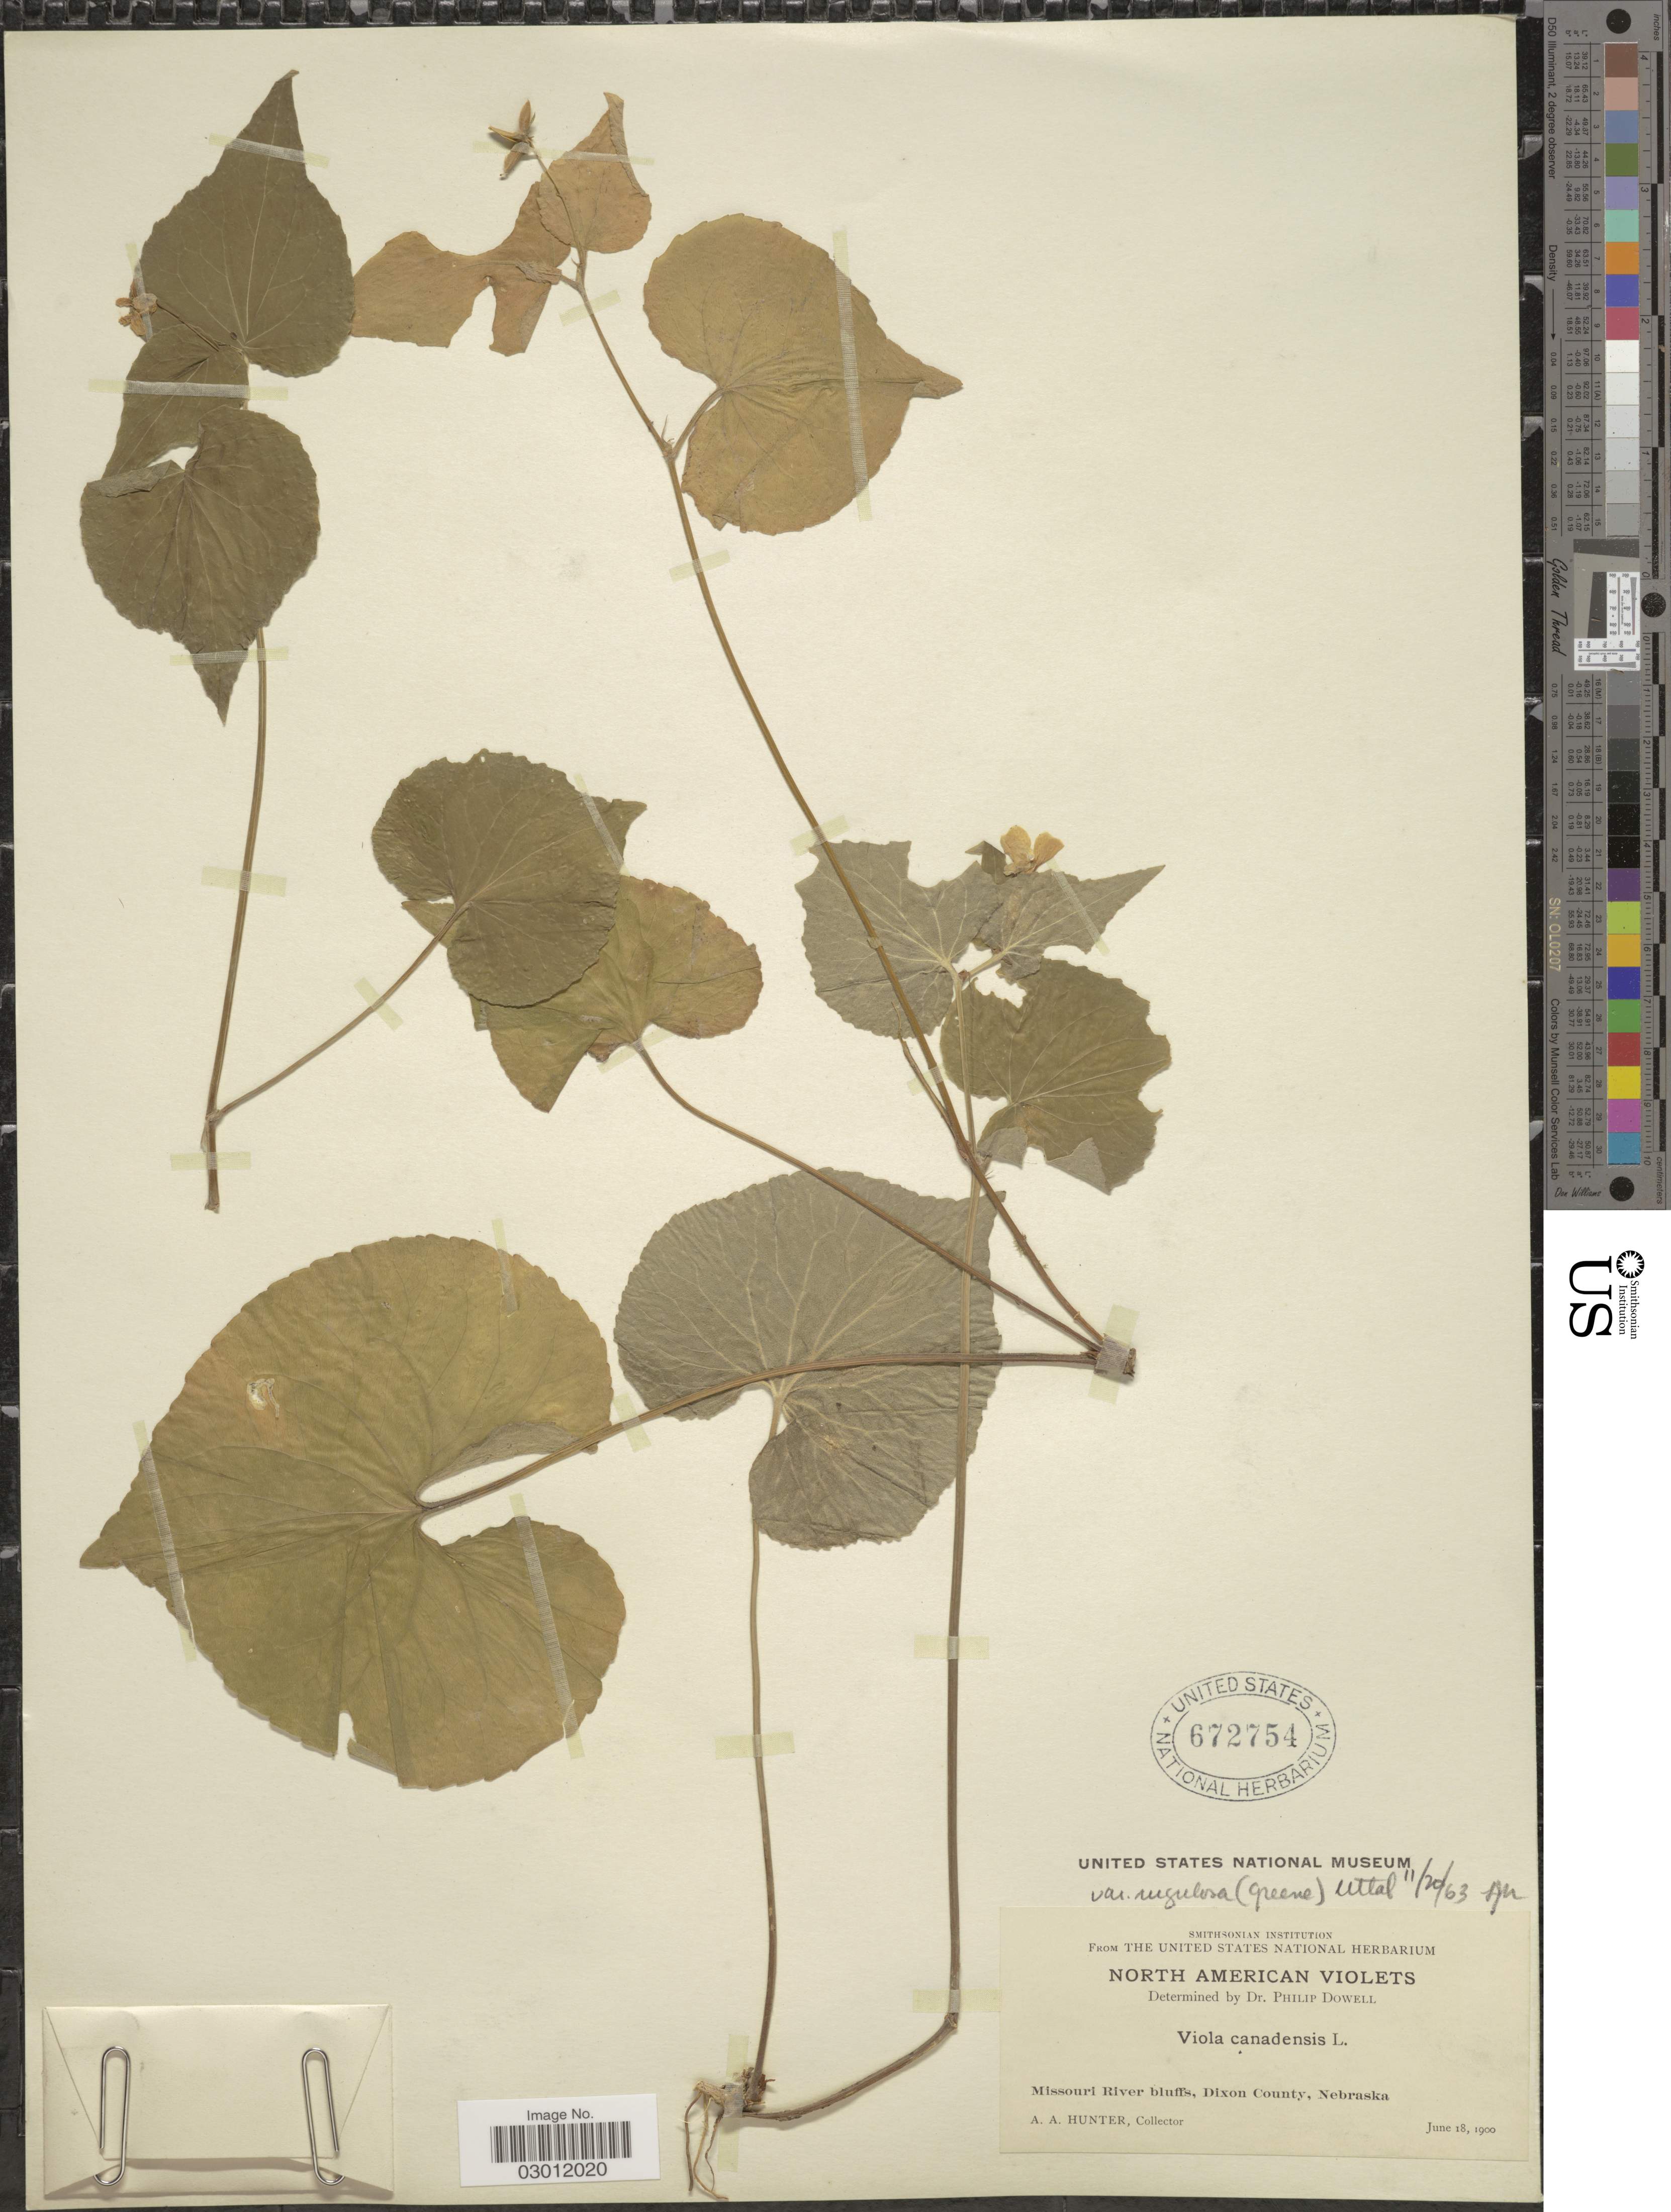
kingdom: Plantae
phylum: Tracheophyta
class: Magnoliopsida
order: Malpighiales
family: Violaceae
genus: Viola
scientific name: Viola canadensis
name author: L.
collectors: A. Hunter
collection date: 1900-06-18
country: United States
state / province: Nebraska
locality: Missouri River bluffs, Dixon County, Nebraska.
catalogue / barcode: US 672754